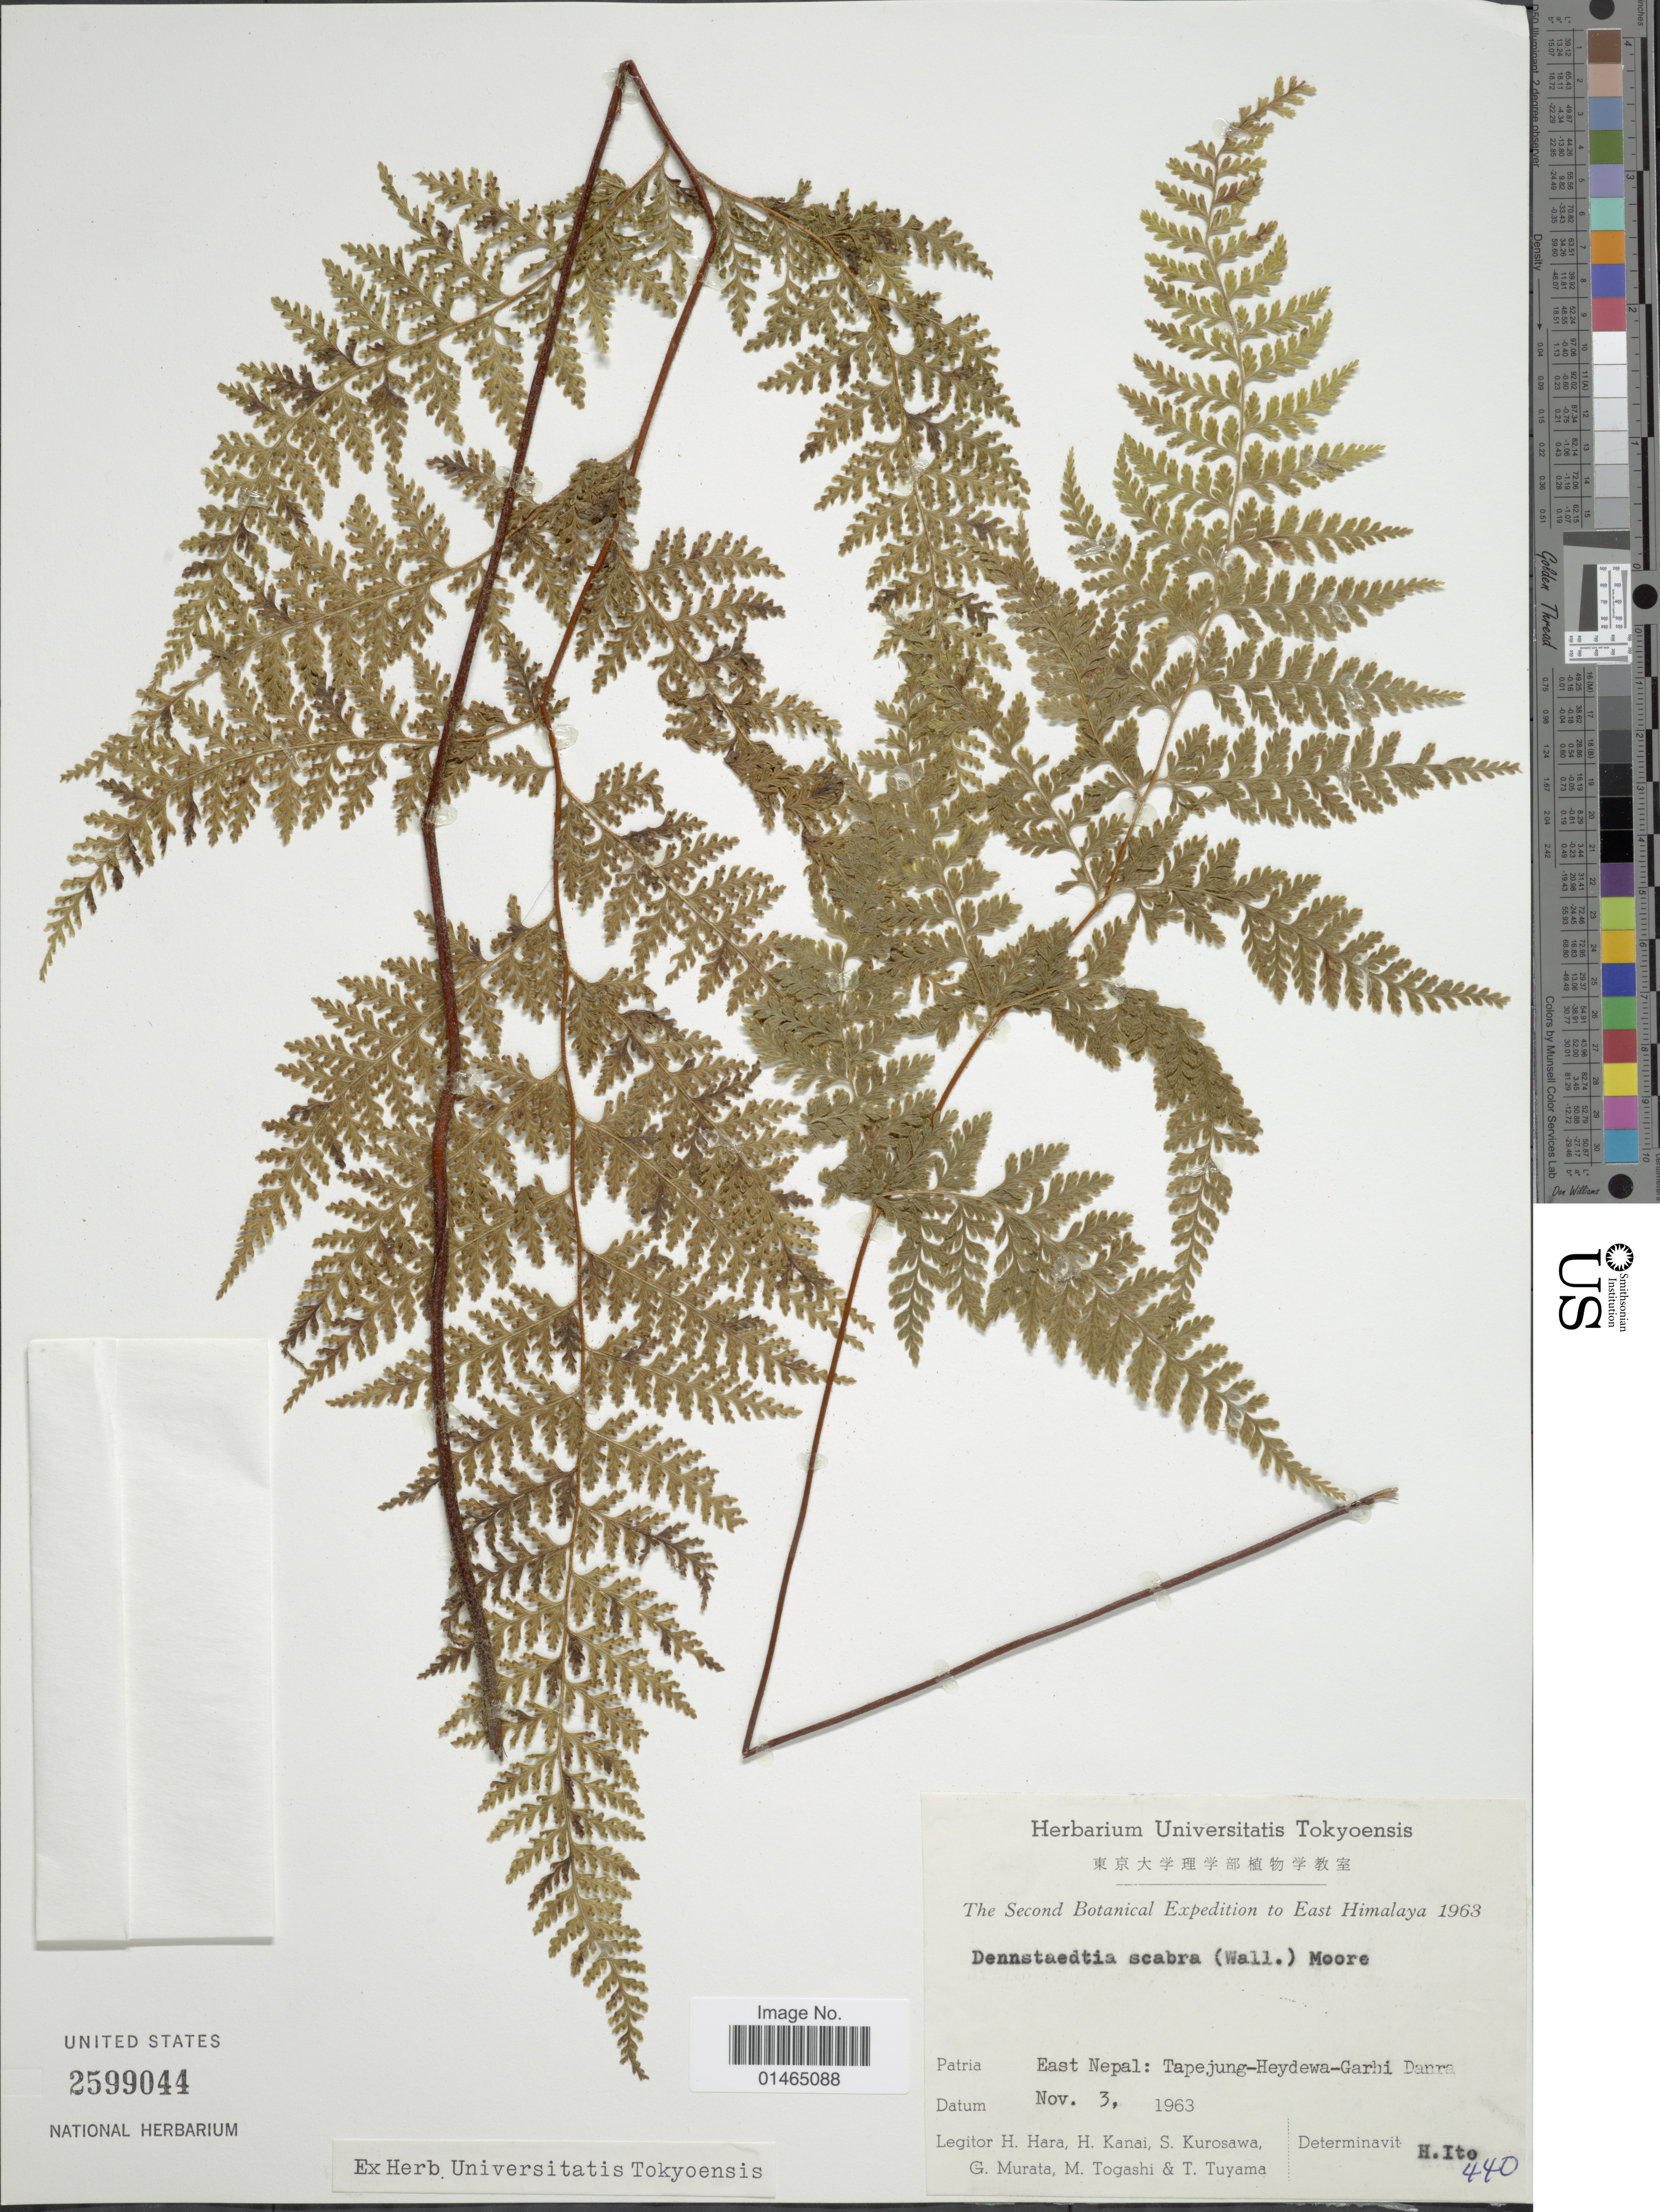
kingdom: Plantae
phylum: Tracheophyta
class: Polypodiopsida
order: Polypodiales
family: Dennstaedtiaceae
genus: Dennstaedtia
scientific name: Dennstaedtia scabra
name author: (Wall. ex Hook.) T. Moore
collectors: H. Hara, H. Kanai, S. Kurosawa, G. Murata & et al.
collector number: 440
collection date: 1963-11-03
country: Nepal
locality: East Nepal: Tapejung-Heydewa-Garhi Danra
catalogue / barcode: US 2599044